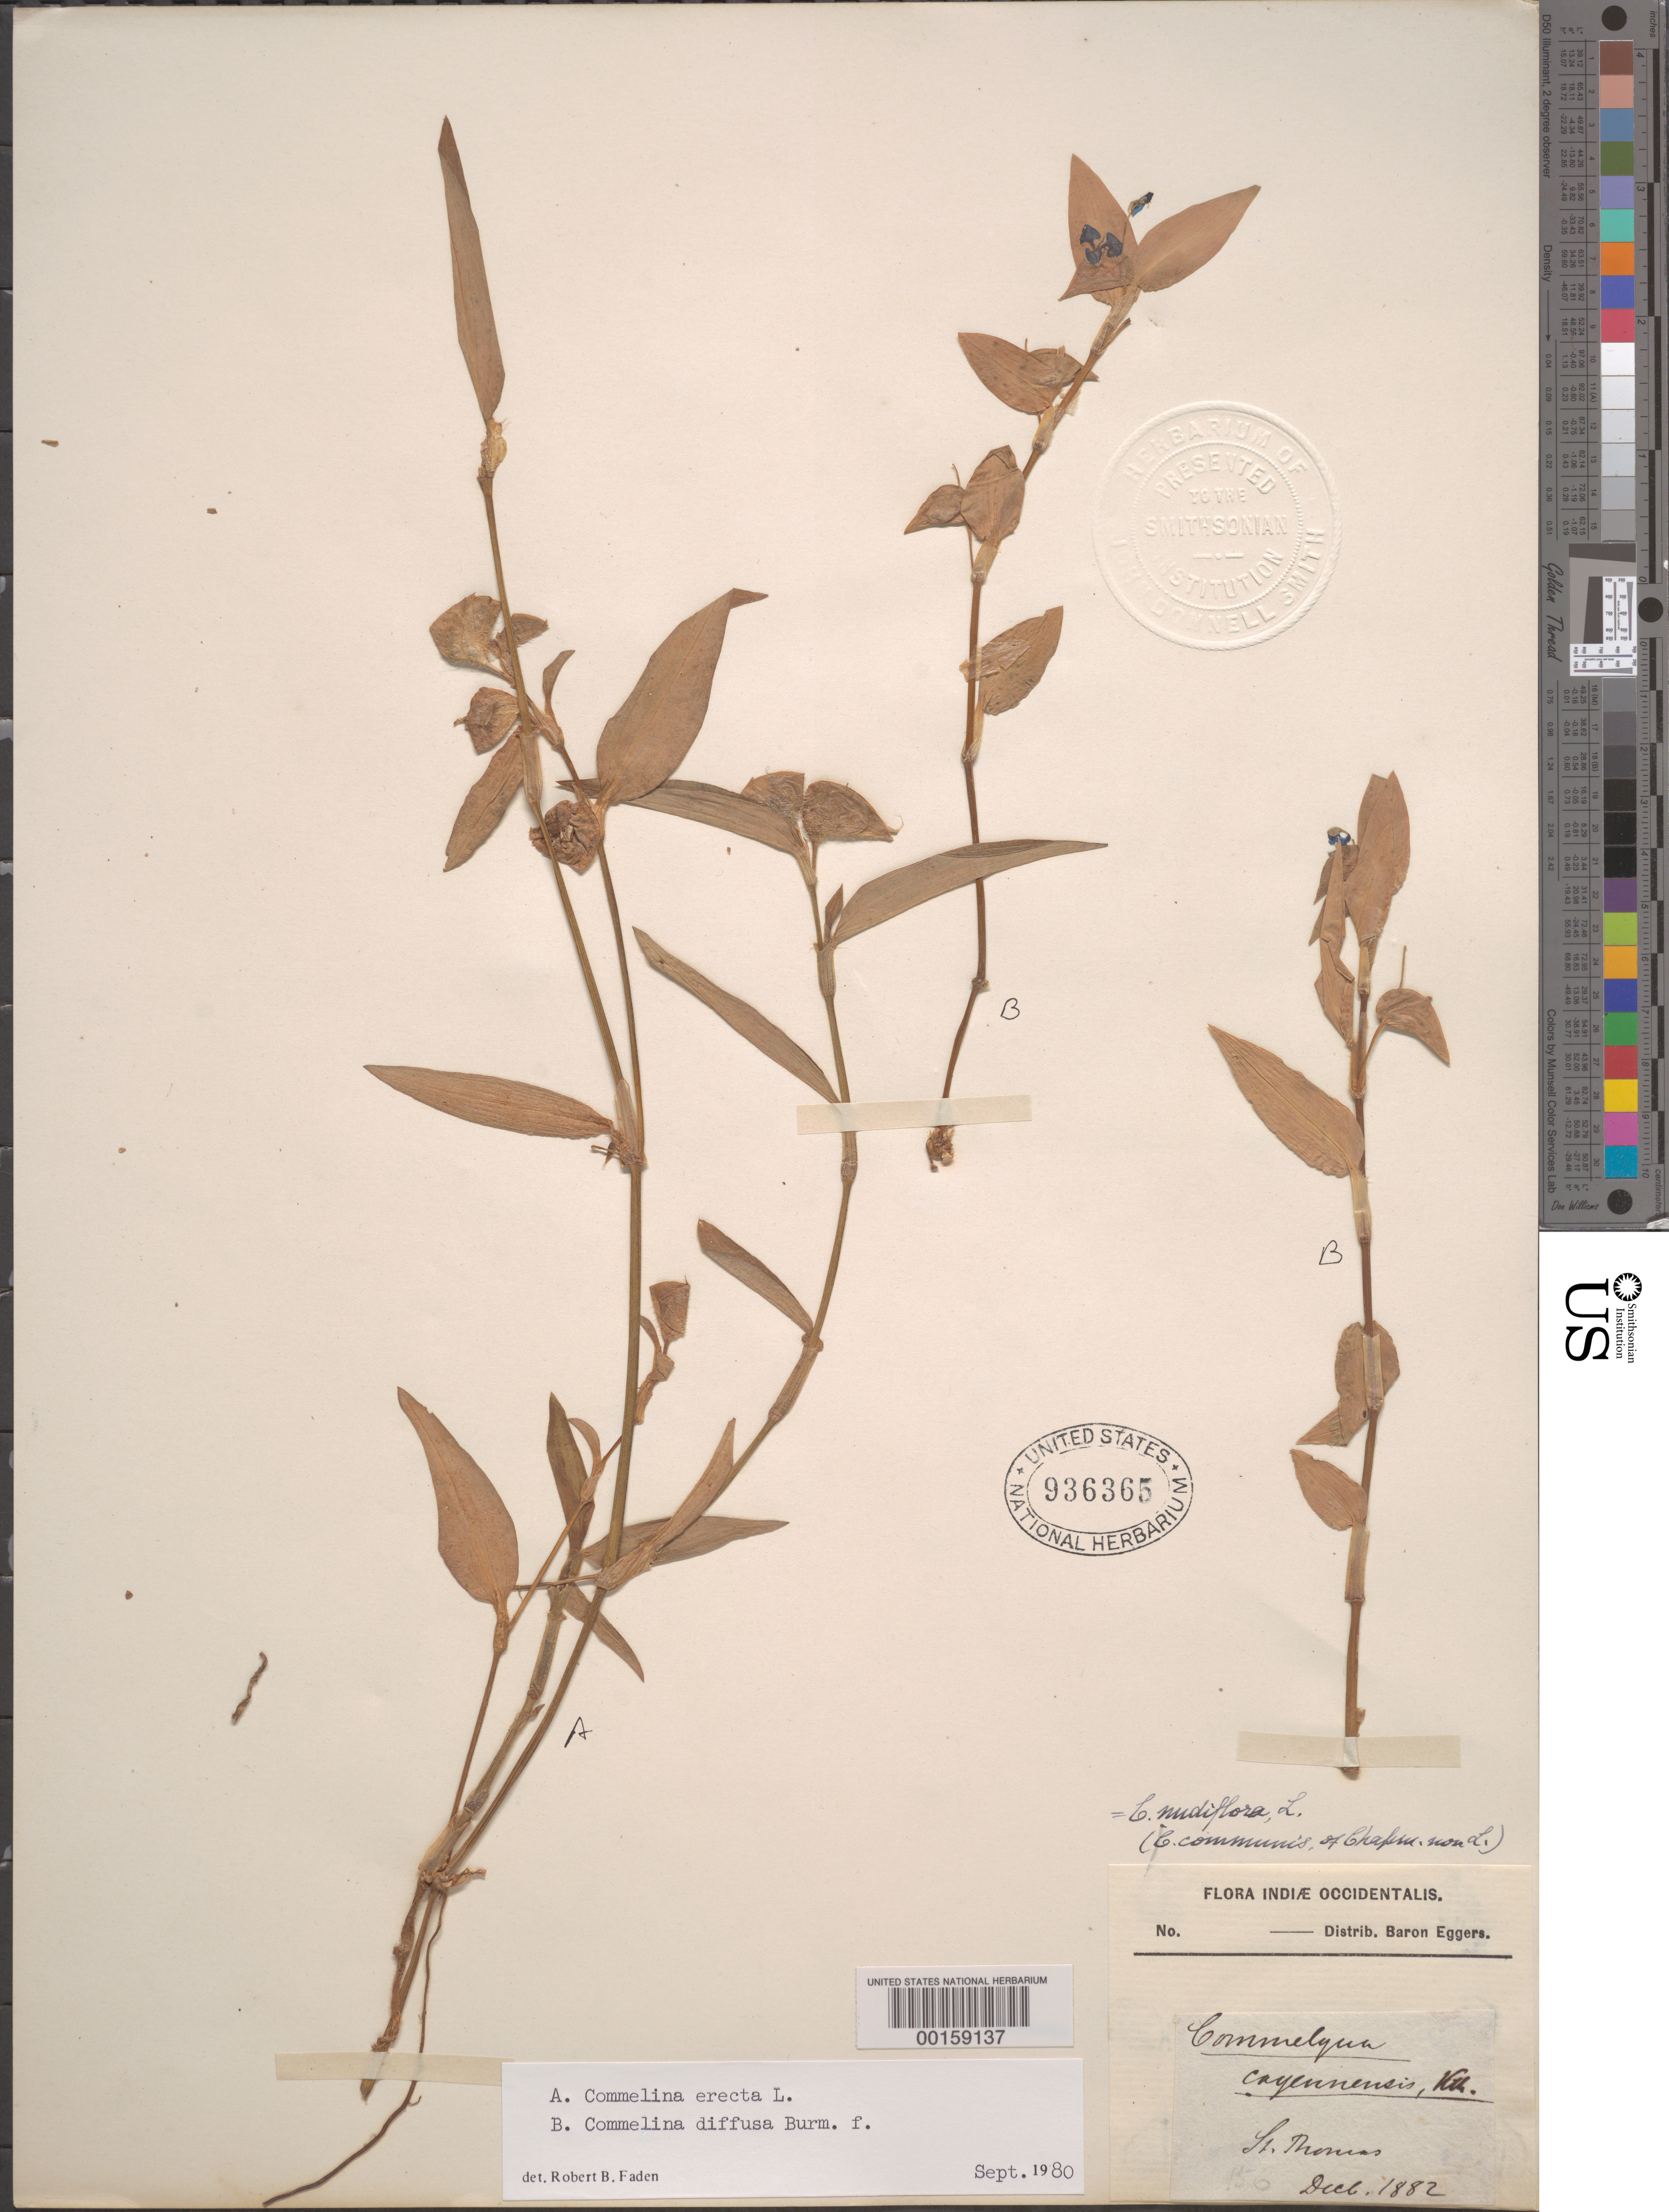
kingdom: Plantae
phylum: Tracheophyta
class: Liliopsida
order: Commelinales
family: Commelinaceae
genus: Commelina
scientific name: Commelina diffusa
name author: Burm. f.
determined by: Faden, Robert B., (US), Smithsonian Institution - National Museum of Natural History (UNITED STATES)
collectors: H. F. A. von Eggers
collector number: (156)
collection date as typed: Dec 1882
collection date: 1882-12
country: U.S. Virgin Islands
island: St. Thomas Island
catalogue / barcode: US 936365